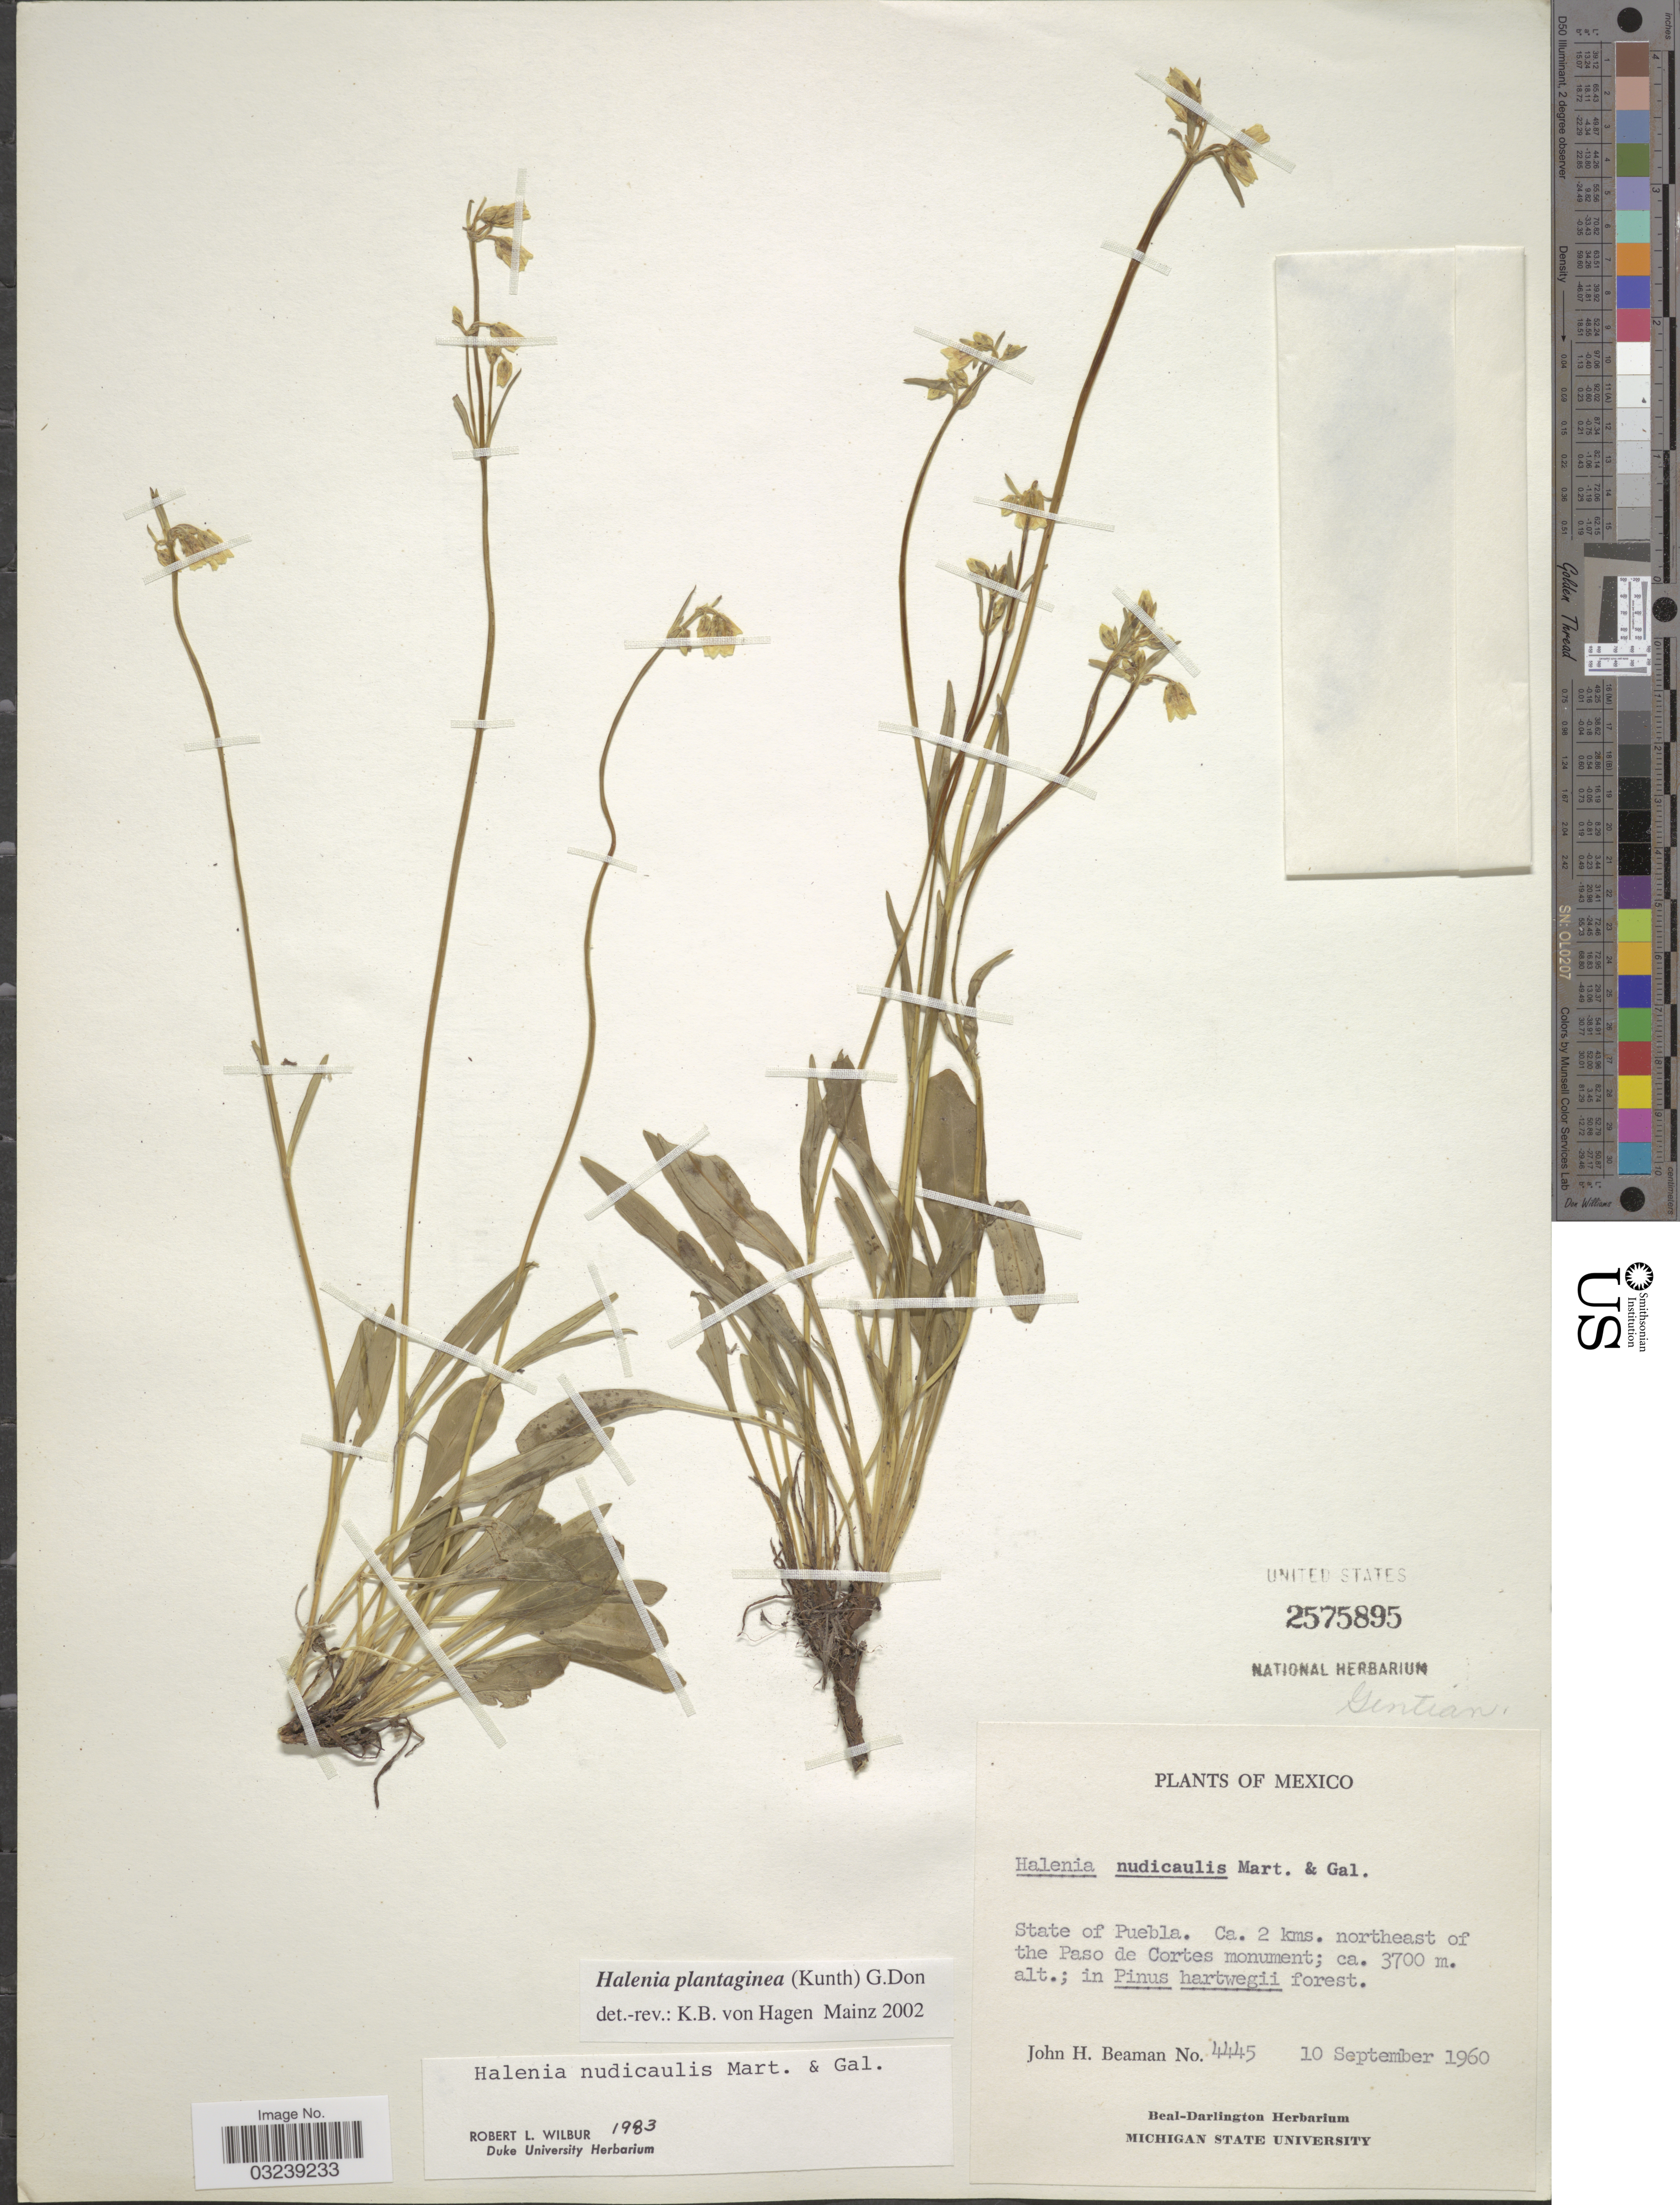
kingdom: Plantae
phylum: Tracheophyta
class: Magnoliopsida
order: Gentianales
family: Gentianaceae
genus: Halenia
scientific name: Halenia plantaginea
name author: (Kunth) G. Don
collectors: J. H. Beaman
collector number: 4445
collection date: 1960-09-10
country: Mexico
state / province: Puebla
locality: Ca. 2 kms. northeast of the Paso de Cortes monument.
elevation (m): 3700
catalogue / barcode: US 2575895